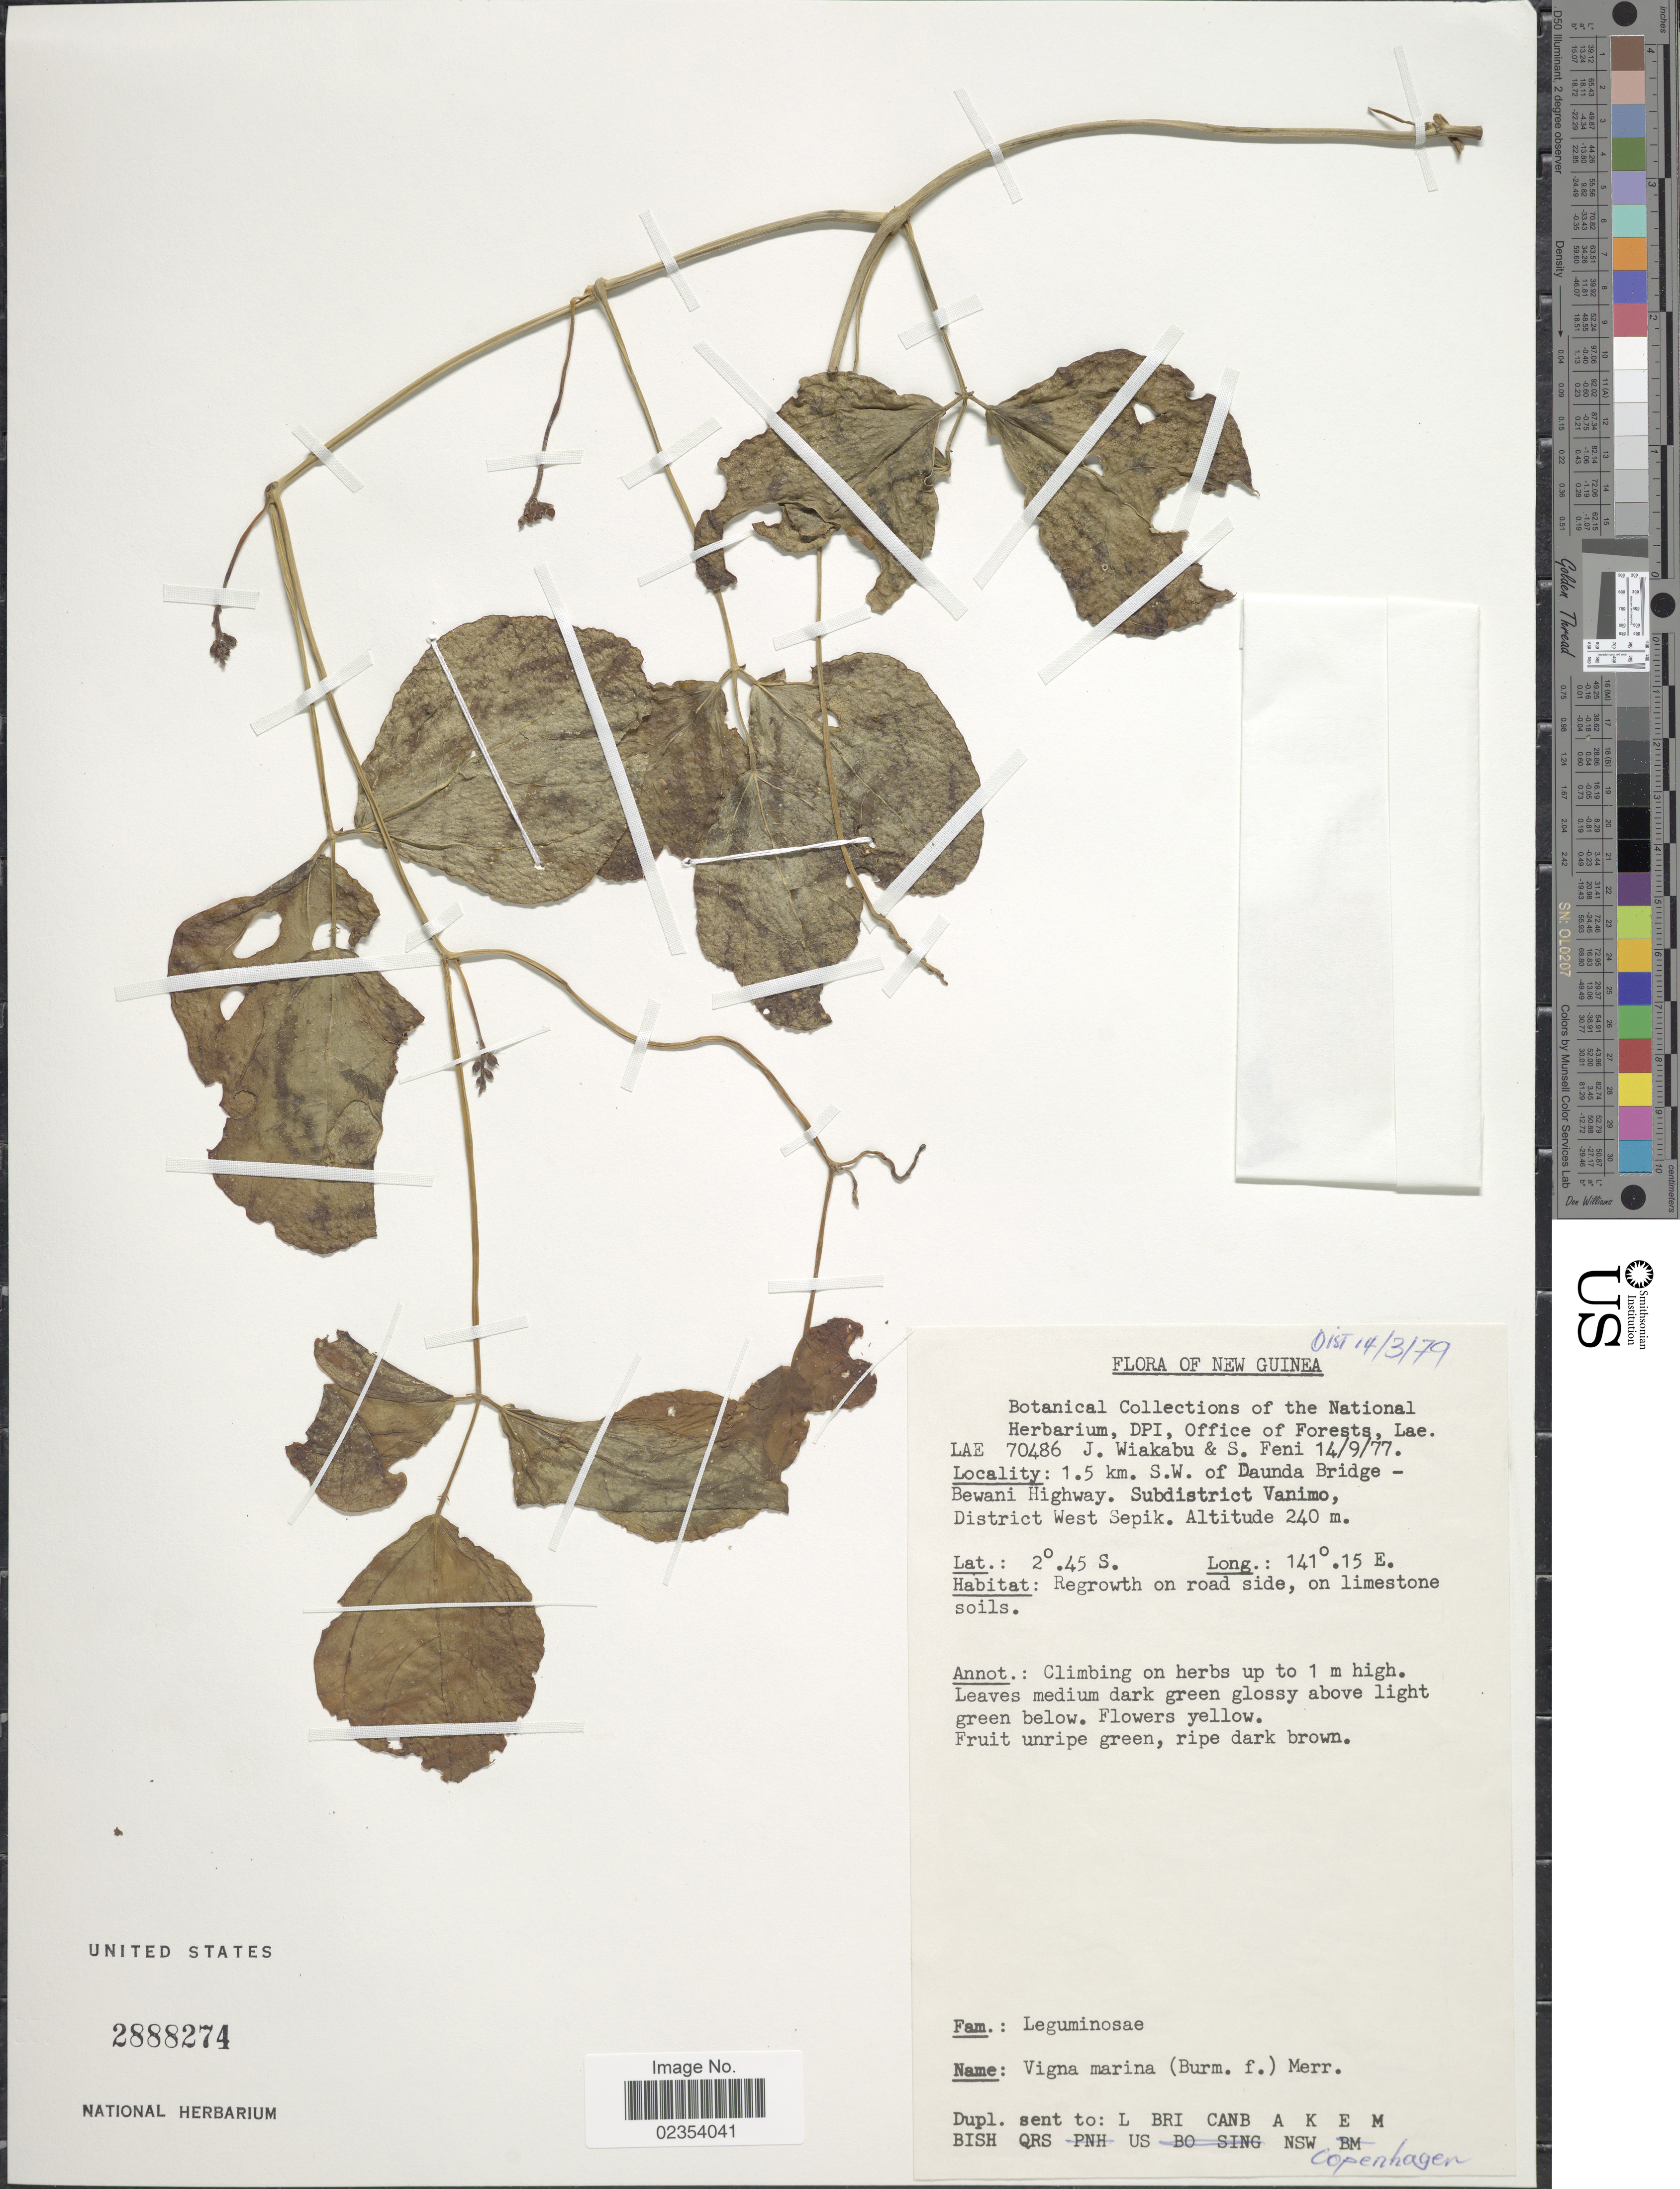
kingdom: Plantae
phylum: Tracheophyta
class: Magnoliopsida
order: Fabales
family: Fabaceae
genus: Vigna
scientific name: Vigna marina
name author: (Burm.) Merr.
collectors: J. Wiakabu & S. Feni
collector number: LAE 70486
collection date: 1977-09-14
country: Papua New Guinea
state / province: Sandaun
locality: New Guinea. 1.5 km. S.W. of Daunda Bridge-Bewani Highway. Subdistrict Vanimo, District West Sepik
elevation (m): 240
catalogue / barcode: US 2888274